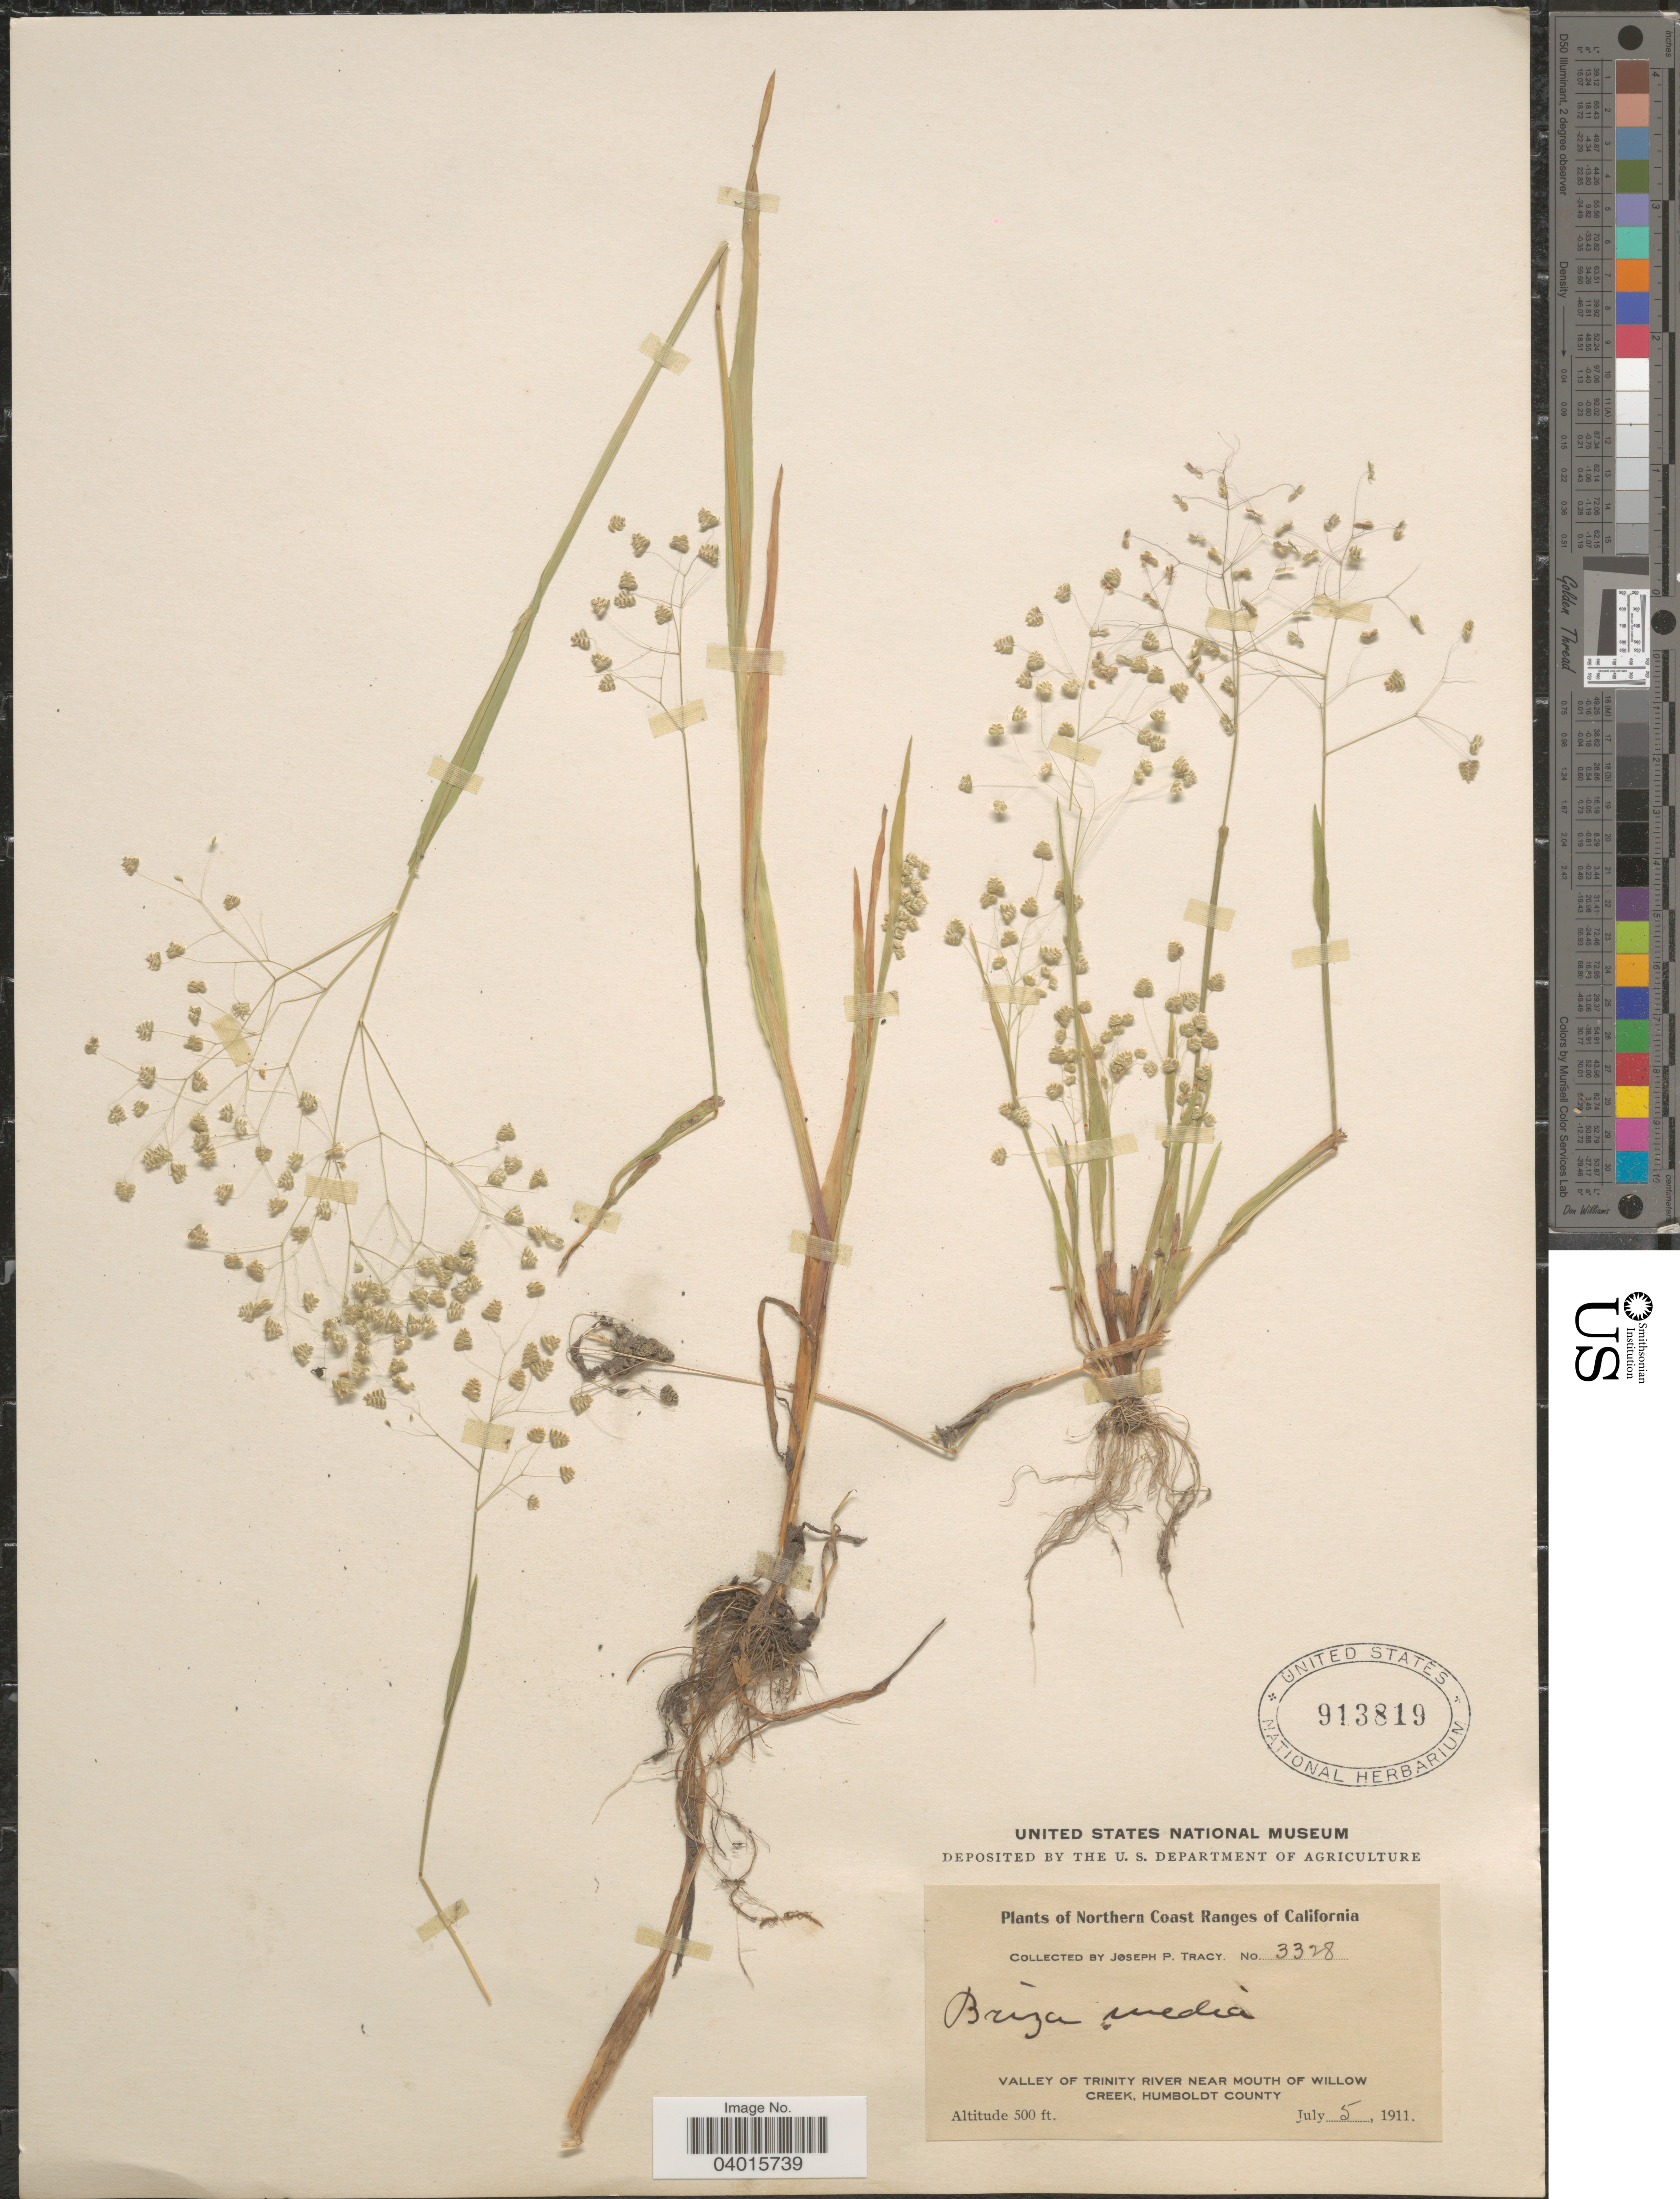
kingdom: Plantae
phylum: Tracheophyta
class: Liliopsida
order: Poales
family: Poaceae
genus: Briza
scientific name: Briza minor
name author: L.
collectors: J. Tracy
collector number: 3328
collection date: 1911-07-05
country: United States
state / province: California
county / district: Humboldt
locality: Northern Coast Ranges of California. Valley of Trinity River near Mouth of Willow Creek, Humboldt County.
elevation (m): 152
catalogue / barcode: US 913819